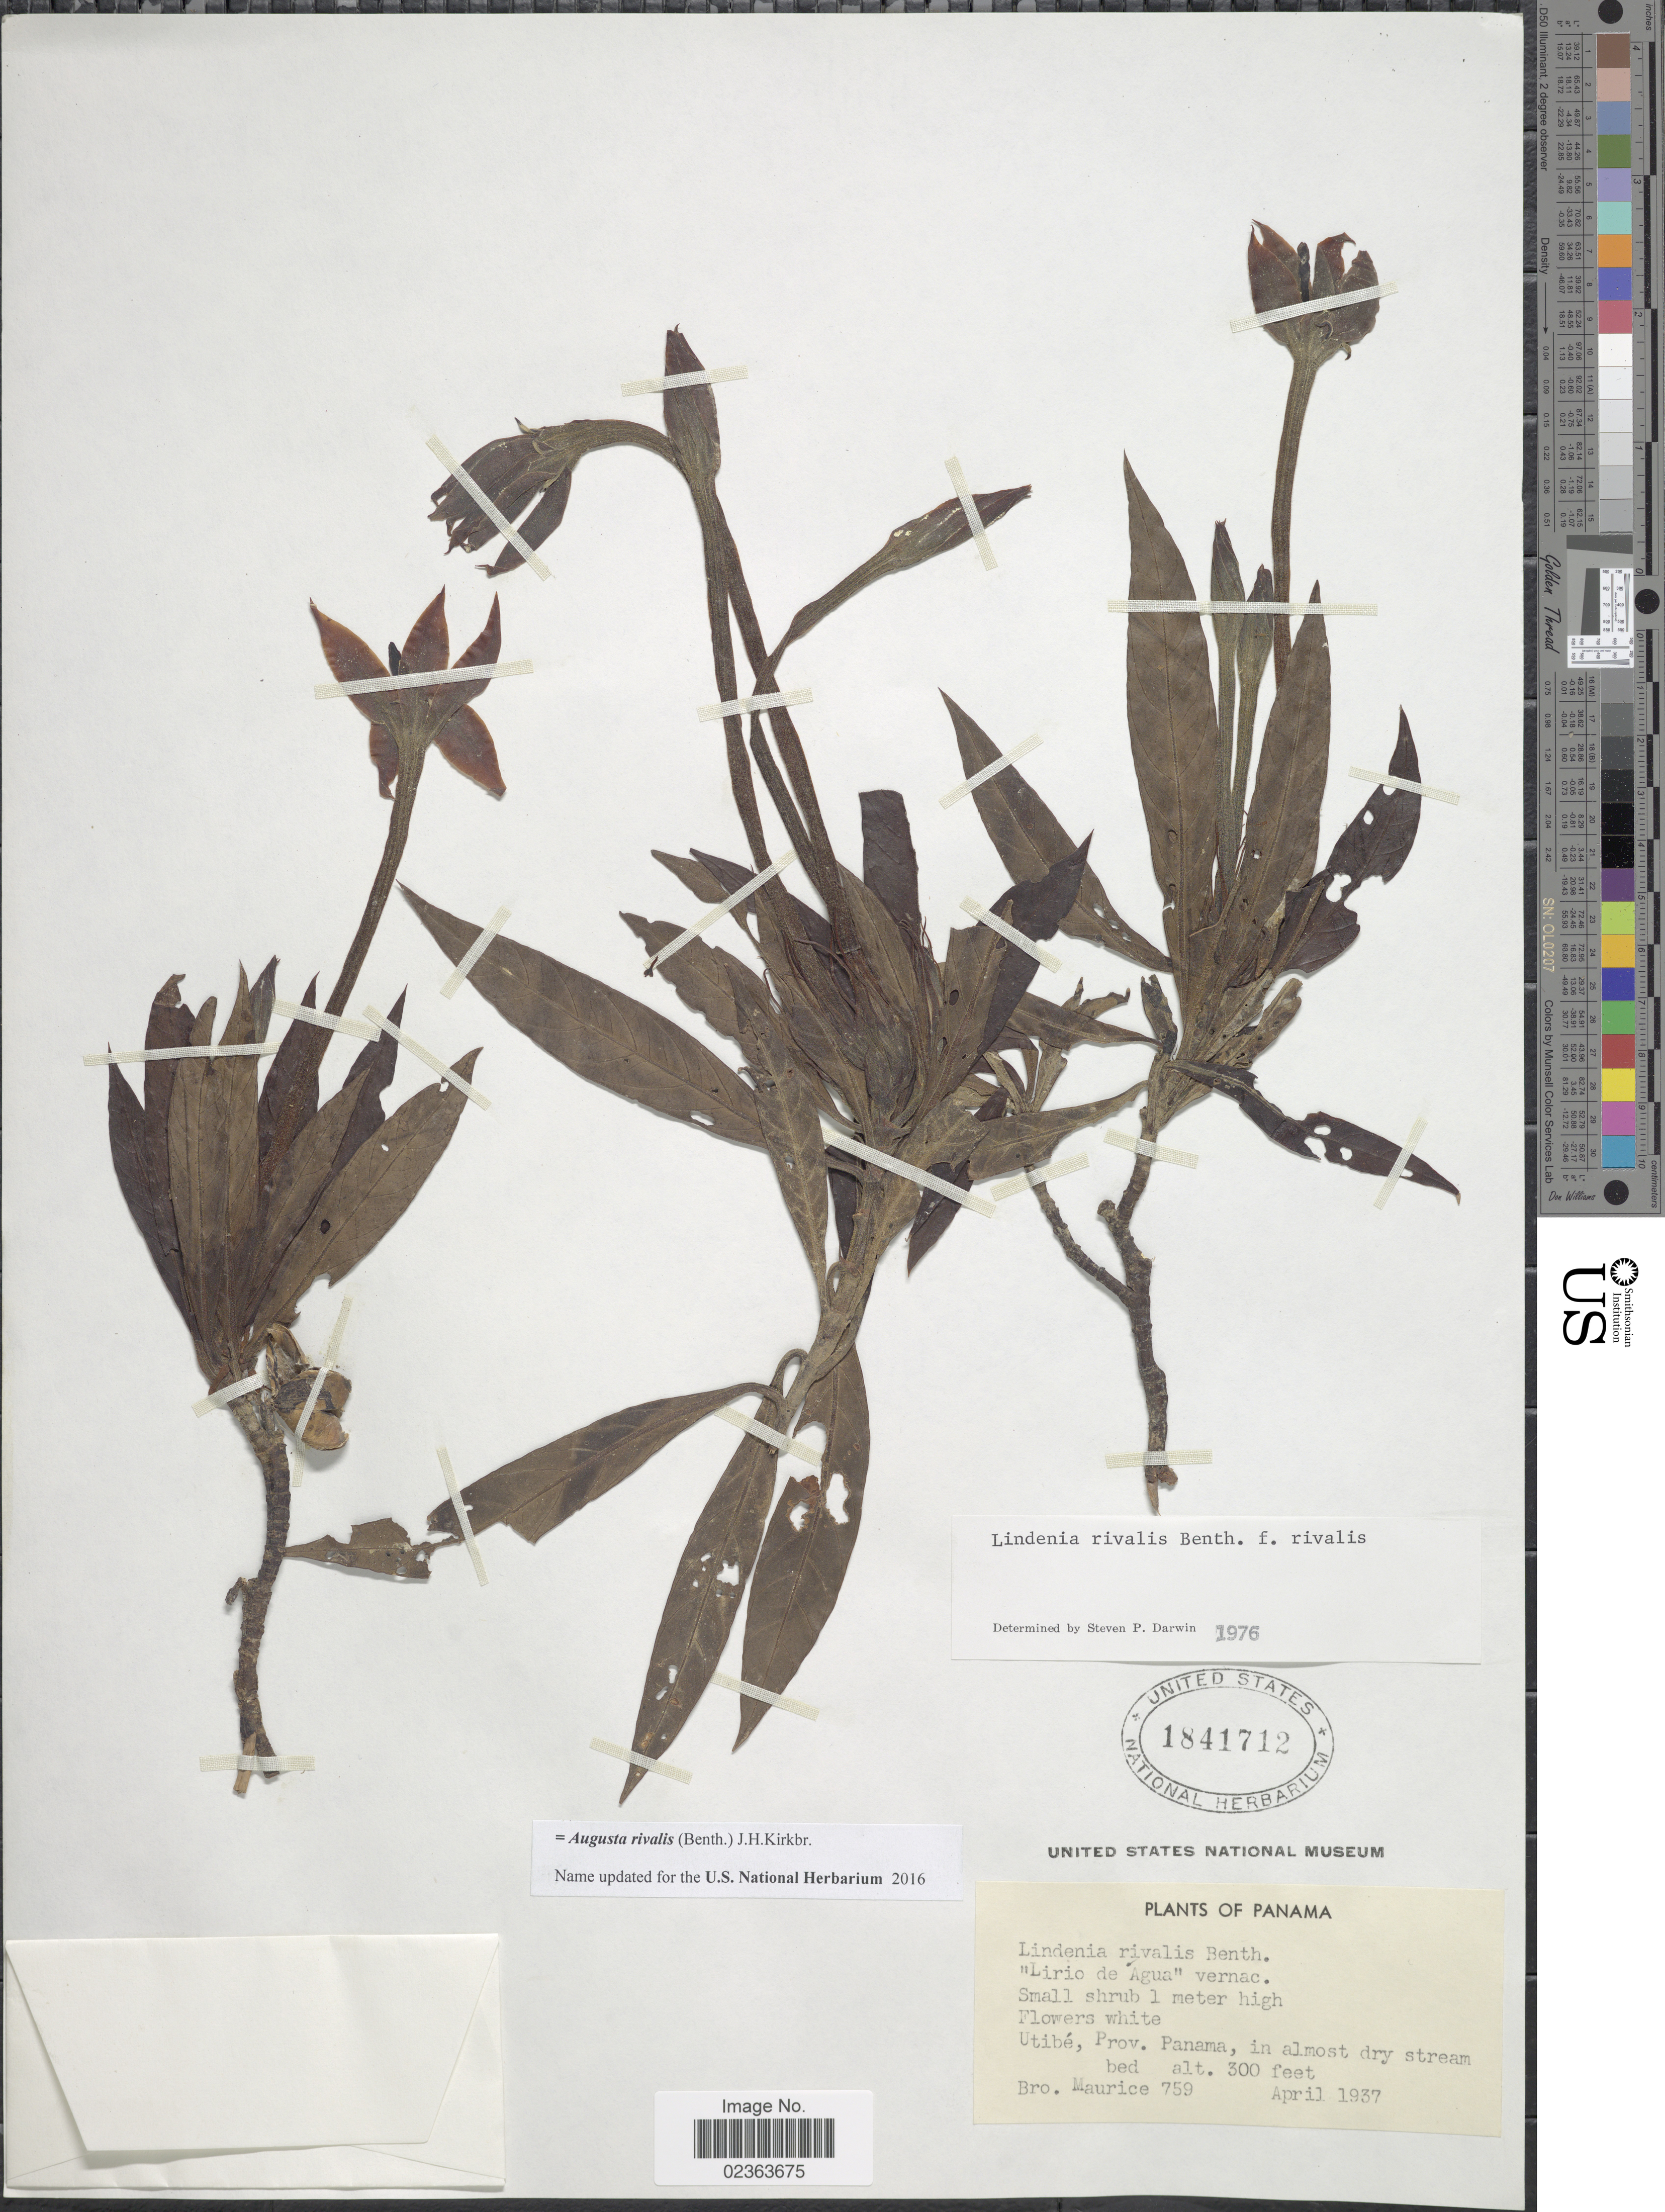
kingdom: Plantae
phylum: Tracheophyta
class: Magnoliopsida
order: Gentianales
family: Rubiaceae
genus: Augusta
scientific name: Augusta rivalis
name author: (Benth.) J.H. Kirkbr.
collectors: B. Maurice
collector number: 759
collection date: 1937-04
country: Panama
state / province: Panamá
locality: Utibé, Prov. Panama, in almost dry stream bed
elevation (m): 91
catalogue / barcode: US 1841712